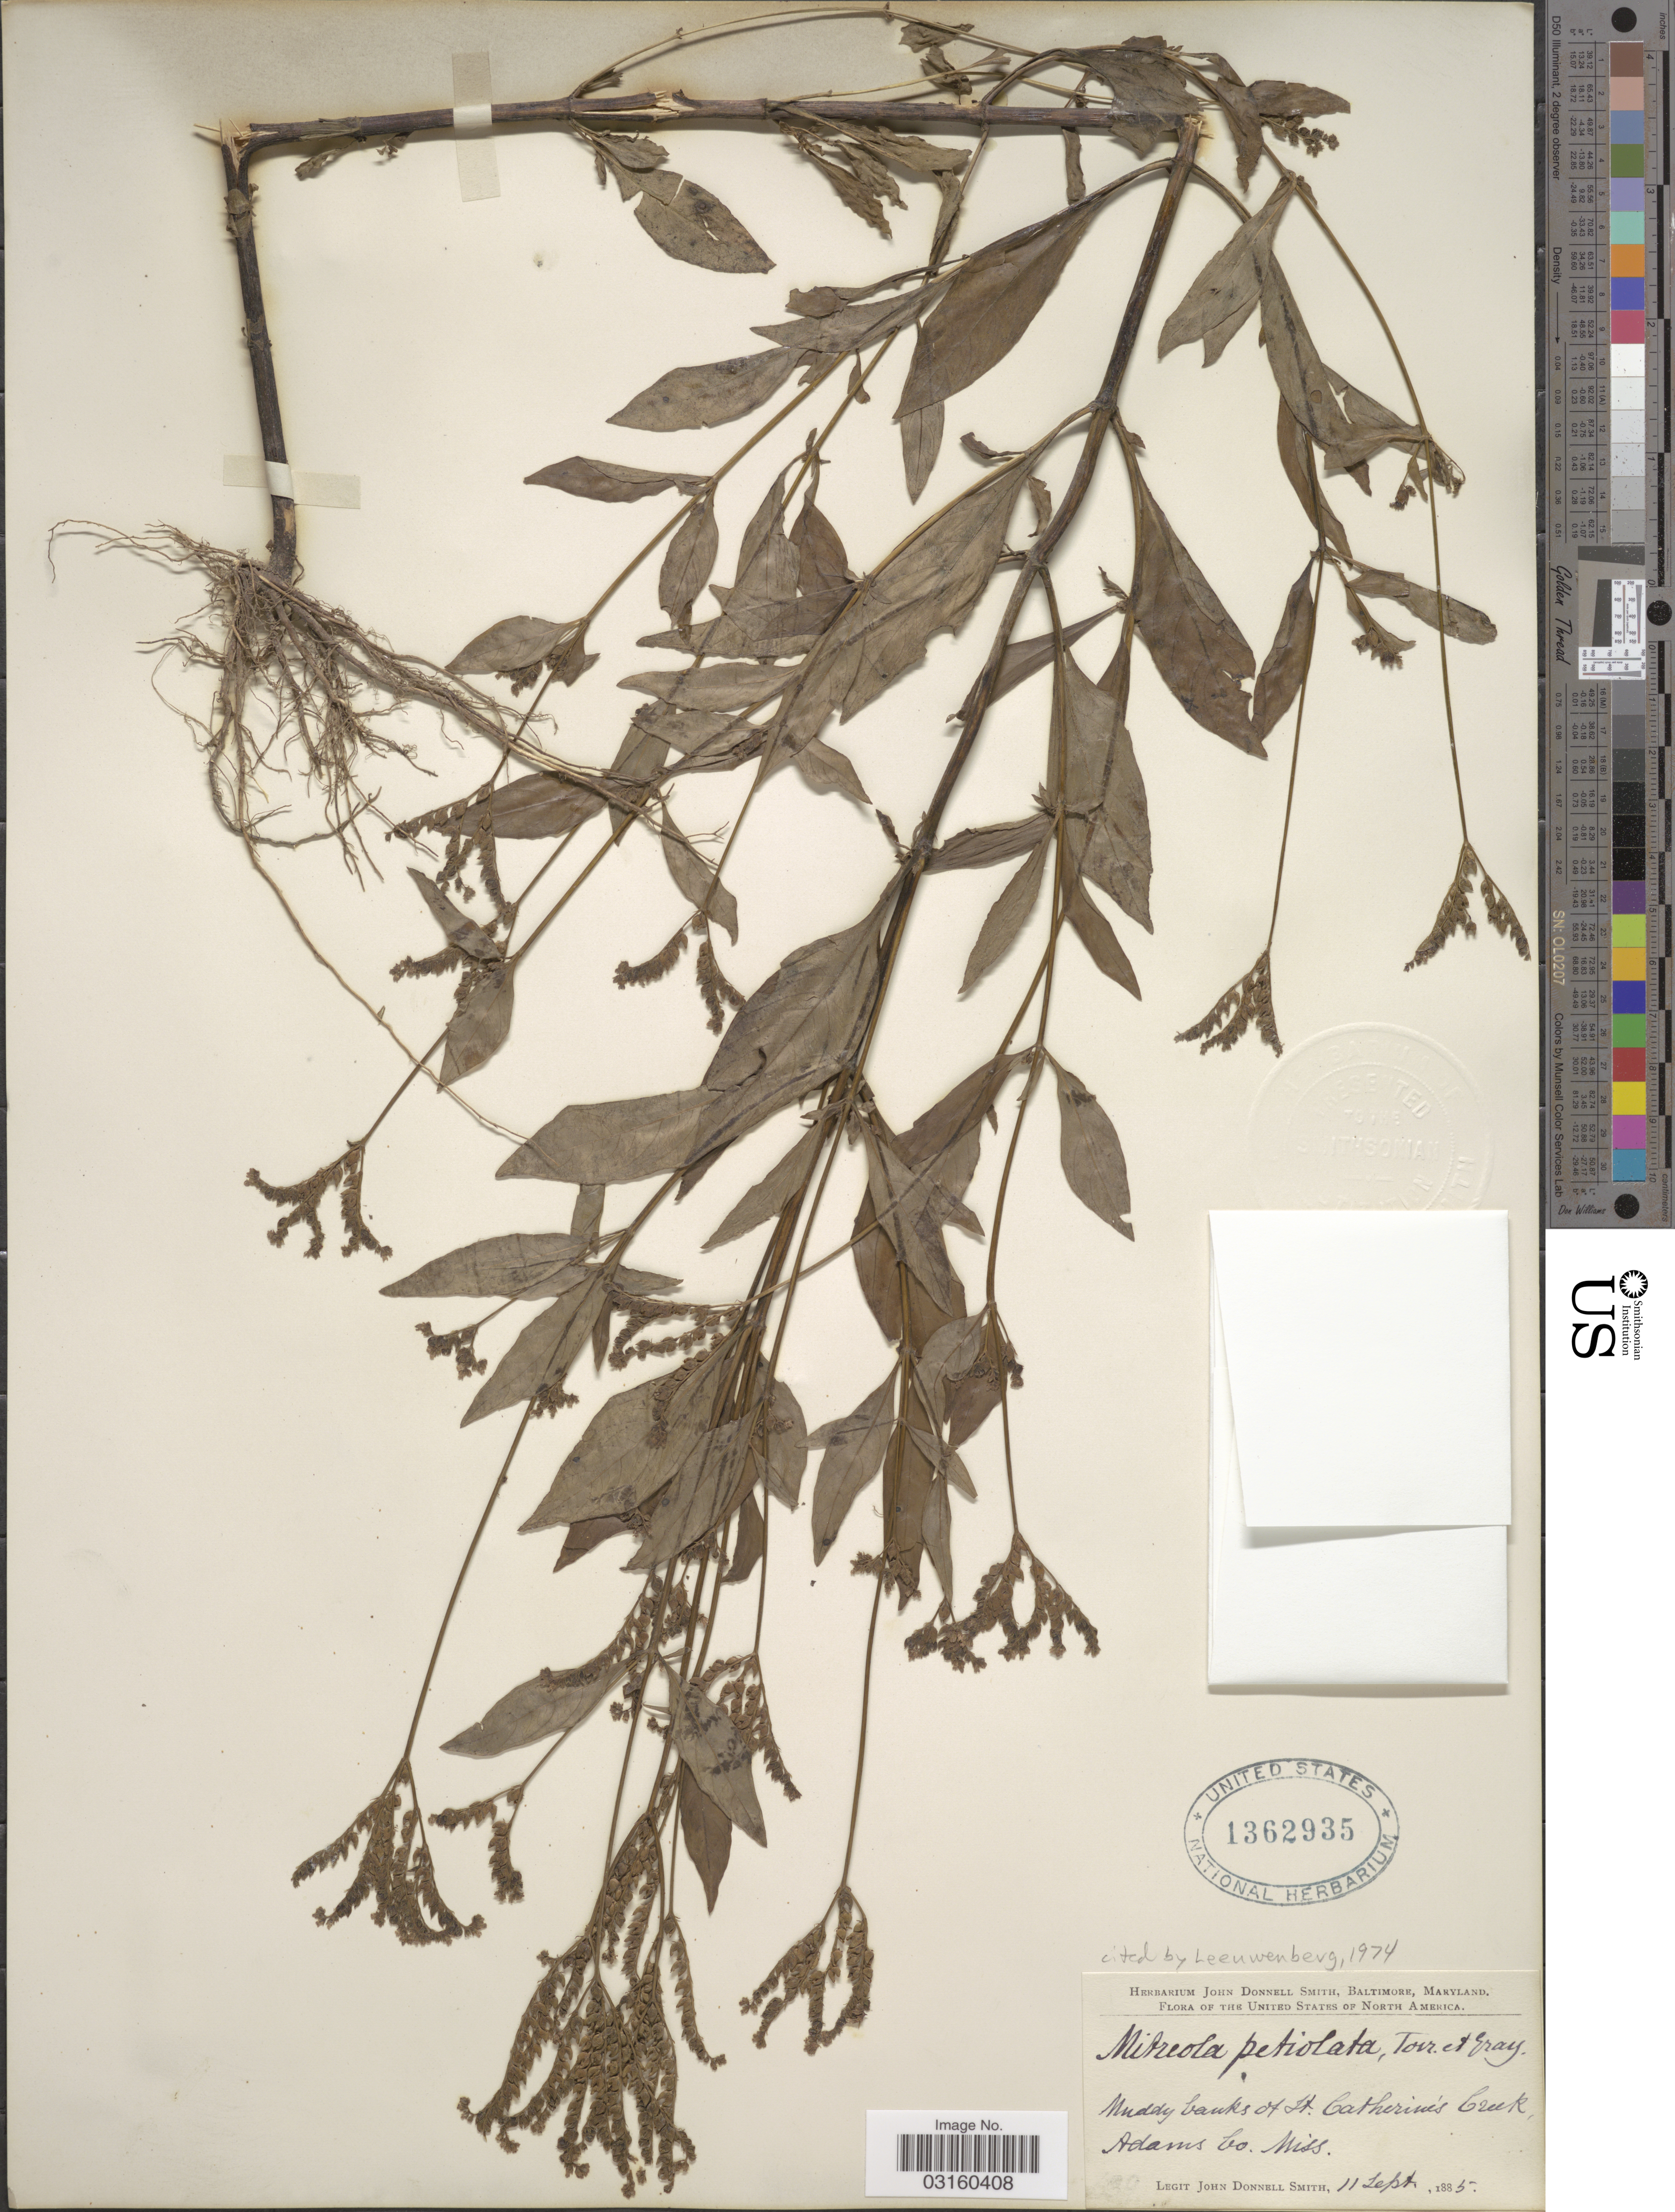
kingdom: Plantae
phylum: Tracheophyta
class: Magnoliopsida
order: Gentianales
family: Loganiaceae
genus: Mitreola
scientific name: Mitreola petiolata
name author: (J.F. Gmel.) Torr. & A. Gray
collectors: J. Donnell Smith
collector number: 430*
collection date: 1885-09-11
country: United States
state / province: Mississippi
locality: Muddy banks of St. Catherine's Creek, Adams Co., Miss.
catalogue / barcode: US 1362935